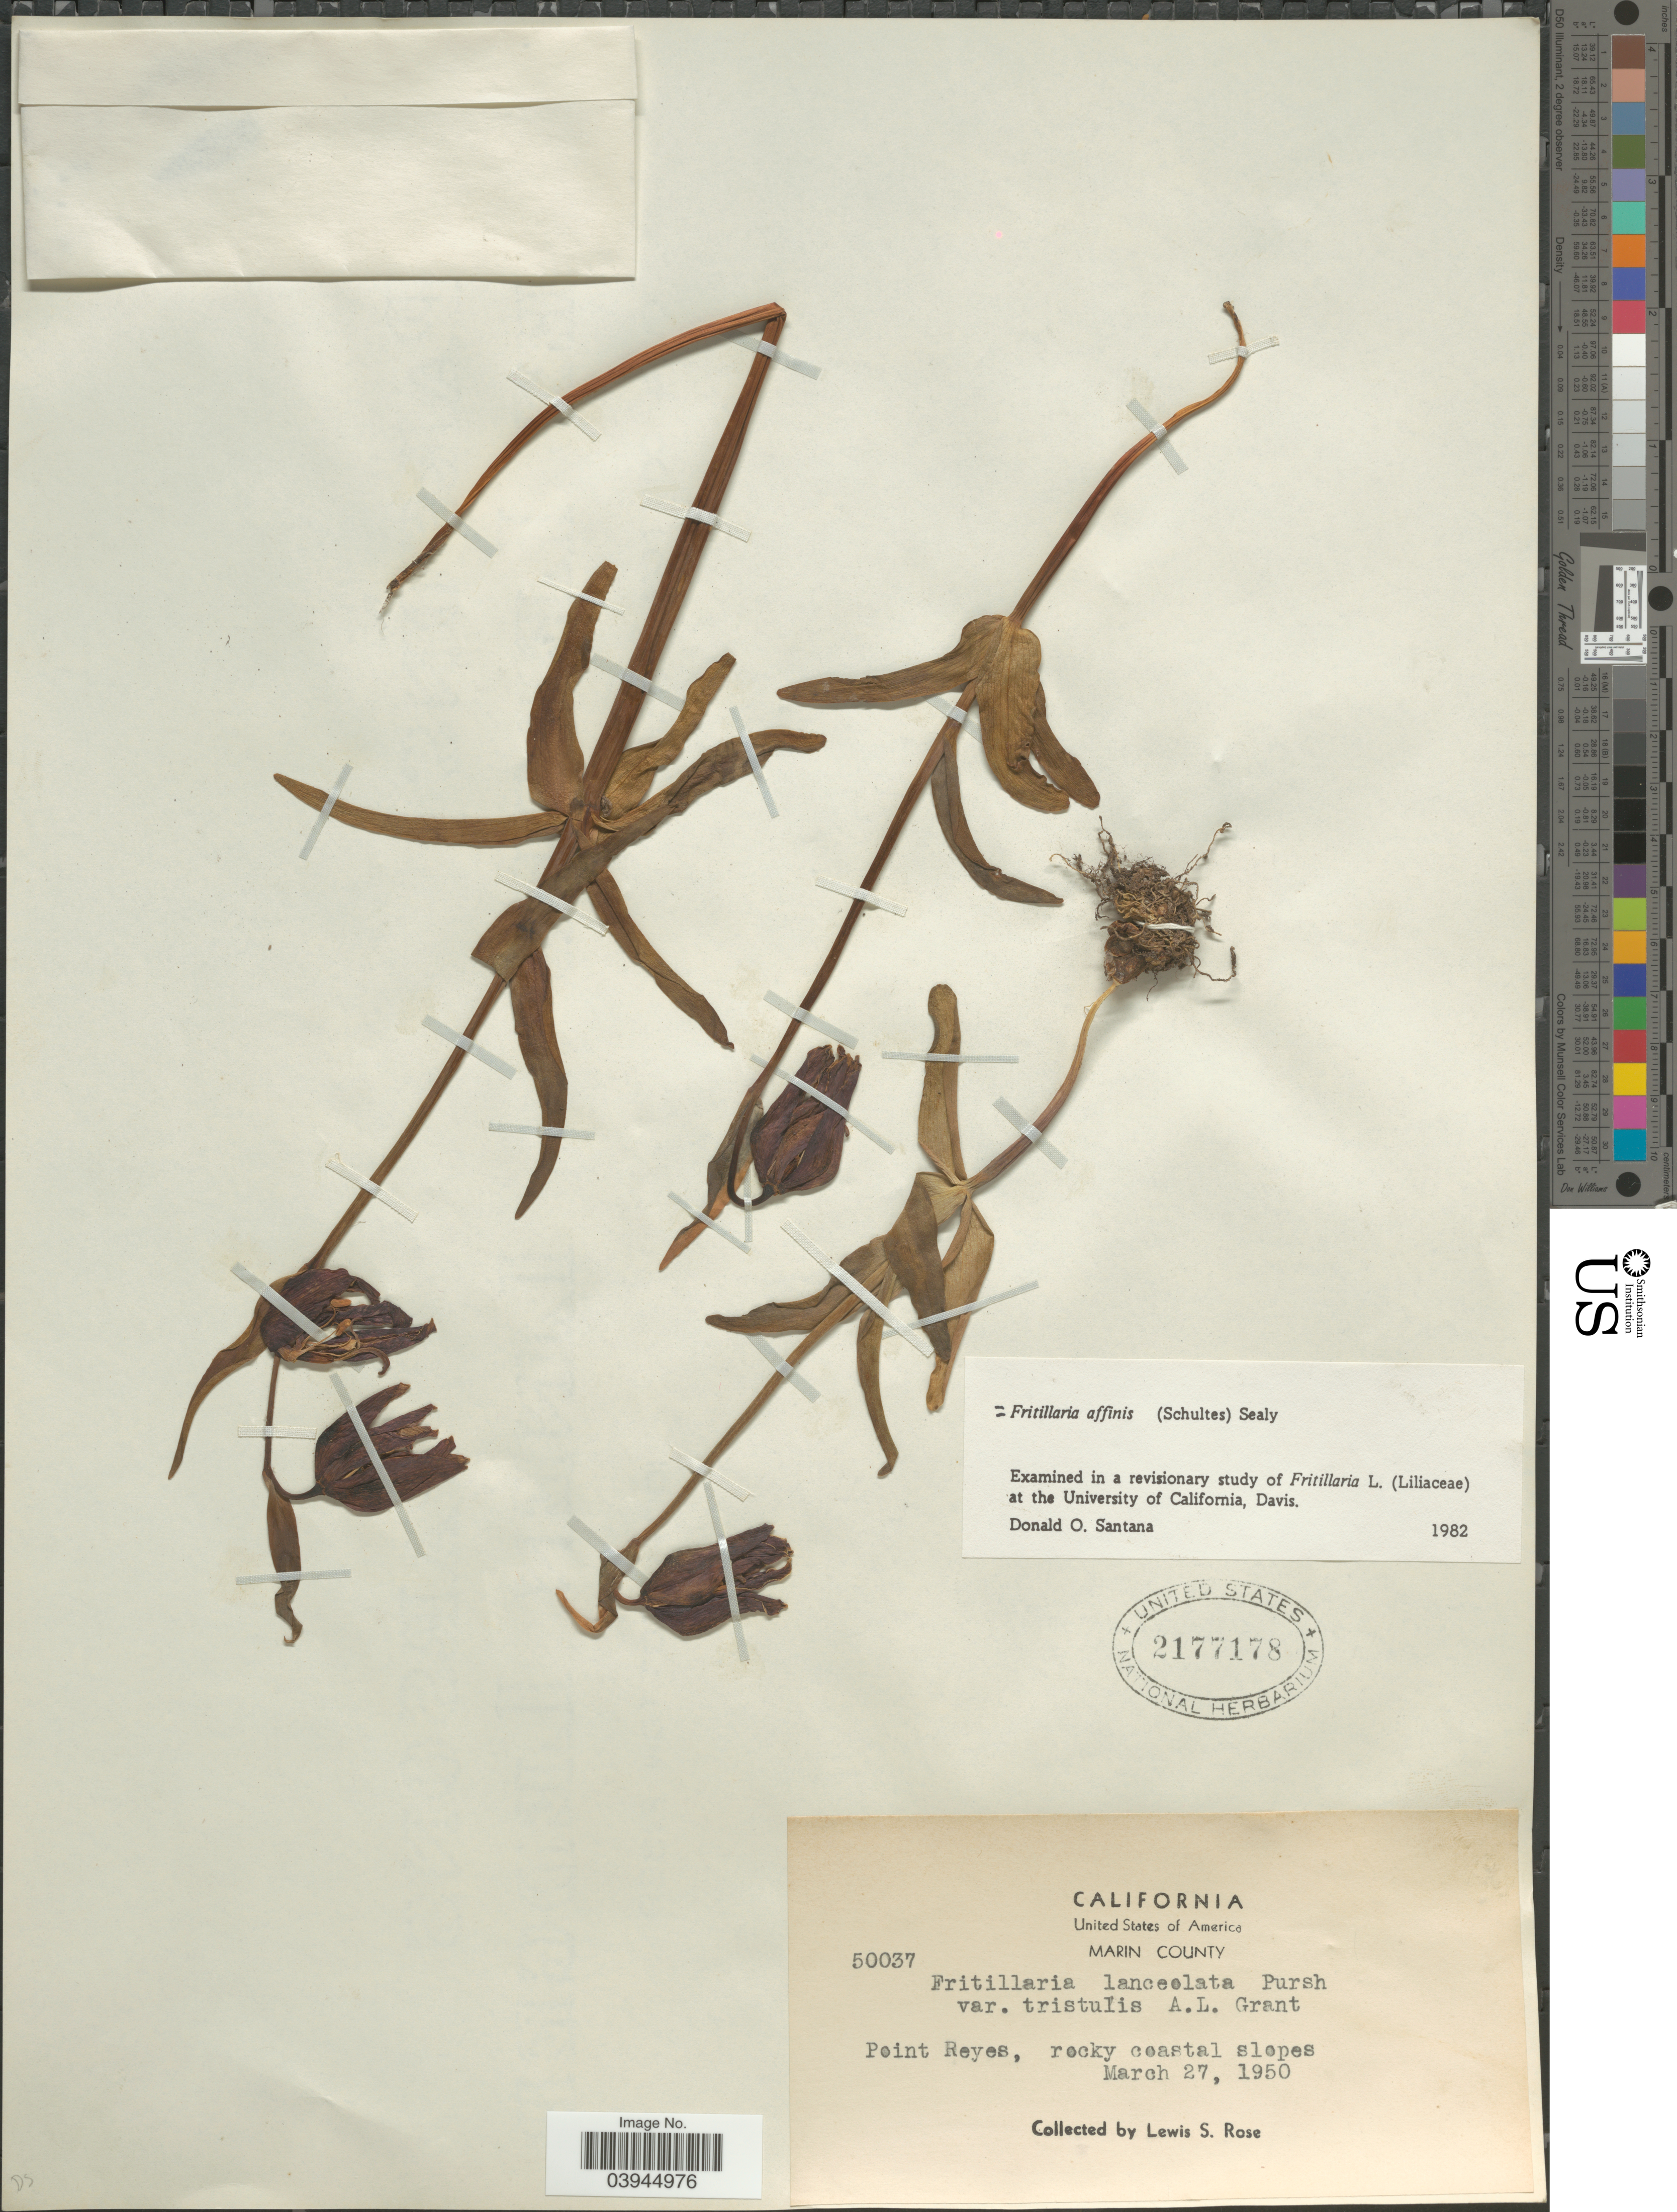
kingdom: Plantae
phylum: Tracheophyta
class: Liliopsida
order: Liliales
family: Liliaceae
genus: Fritillaria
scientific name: Fritillaria affinis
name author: (Schult. & Schult. f.) Sealy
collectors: L. S. Rose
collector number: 50037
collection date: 1950-03-27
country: United States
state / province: California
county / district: Marin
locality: Marin County. Point Reyes, rocky coastal slopes.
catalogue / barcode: US 2177178